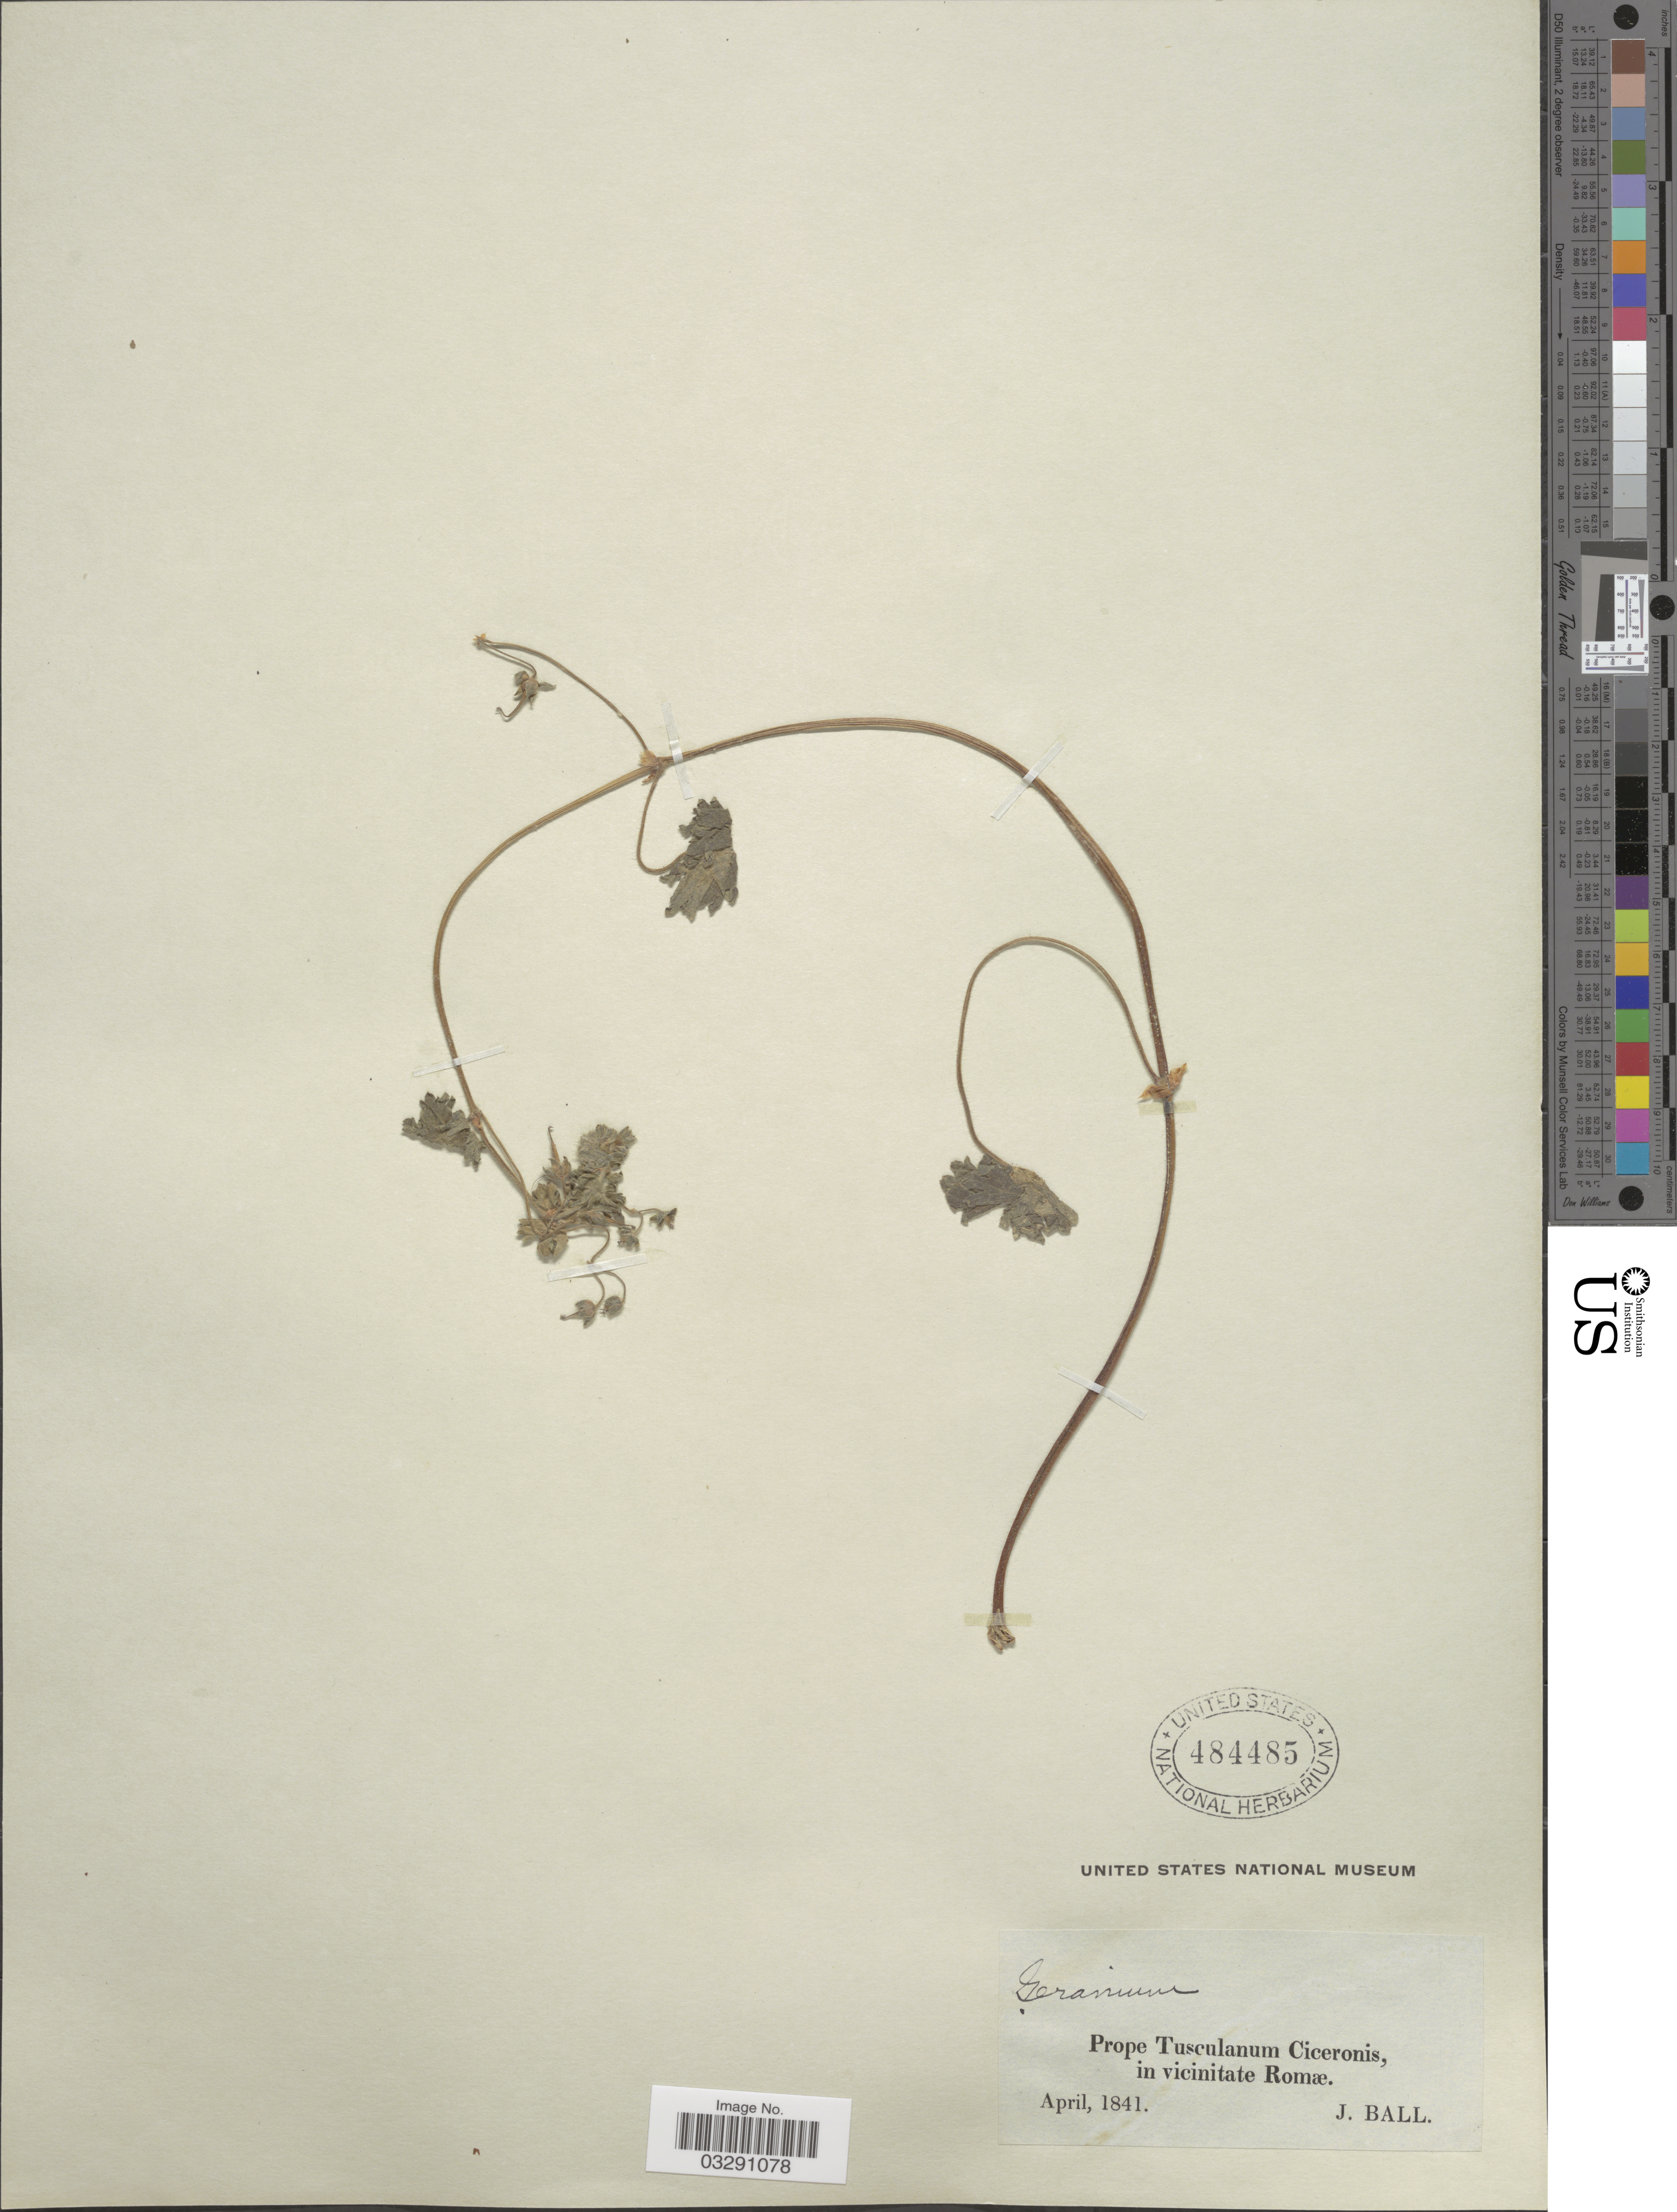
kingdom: Plantae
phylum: Tracheophyta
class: Magnoliopsida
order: Geraniales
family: Geraniaceae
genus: Geranium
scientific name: Geranium sp.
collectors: J. Ball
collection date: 1841-04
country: Italy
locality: Prope Tusculanum Ciceronis, in vicinitate Romæ.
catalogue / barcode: US 484485